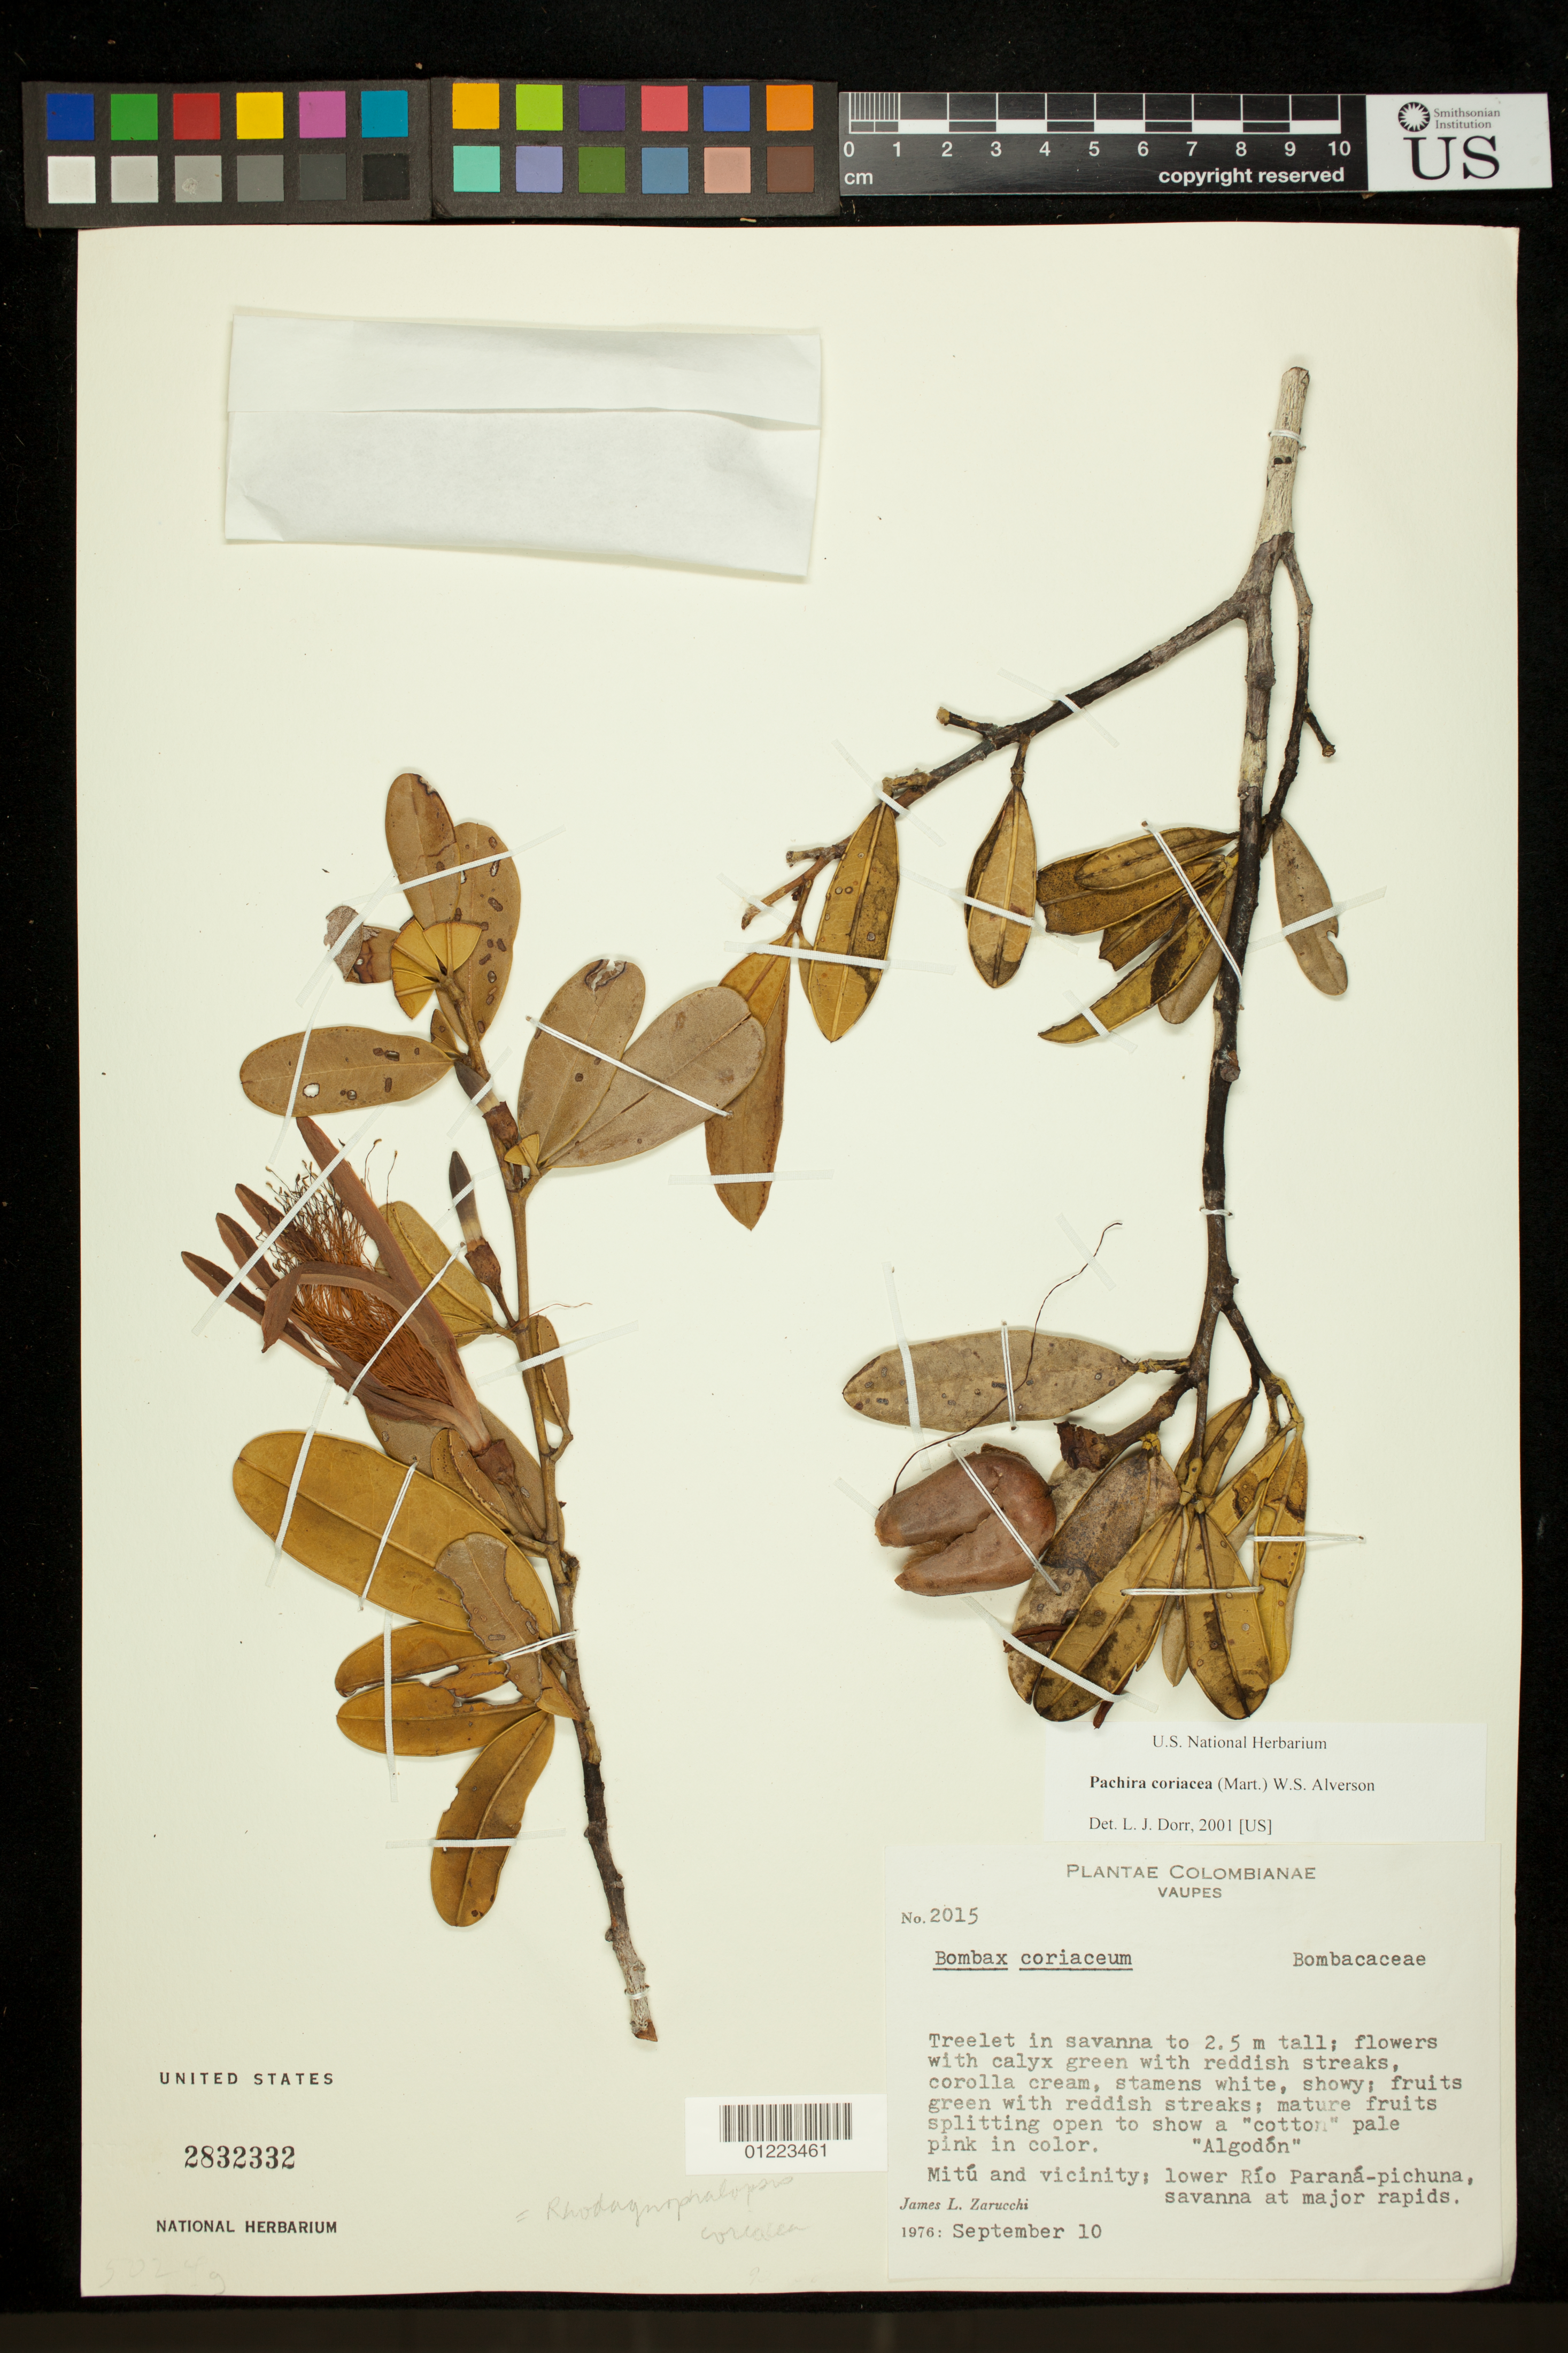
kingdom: Plantae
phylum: Tracheophyta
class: Magnoliopsida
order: Malvales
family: Malvaceae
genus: Pachira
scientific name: Pachira coriacea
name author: (C. Mart.) W.S. Alverson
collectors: J. L. Zarucchi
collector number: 2015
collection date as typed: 9/10/1976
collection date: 1976-09-10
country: Colombia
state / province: Vaupés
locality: Vaupes: Mitú and vicinity, lower Río Paraná-pichuna savanna at major rapids.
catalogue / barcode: US 2832332